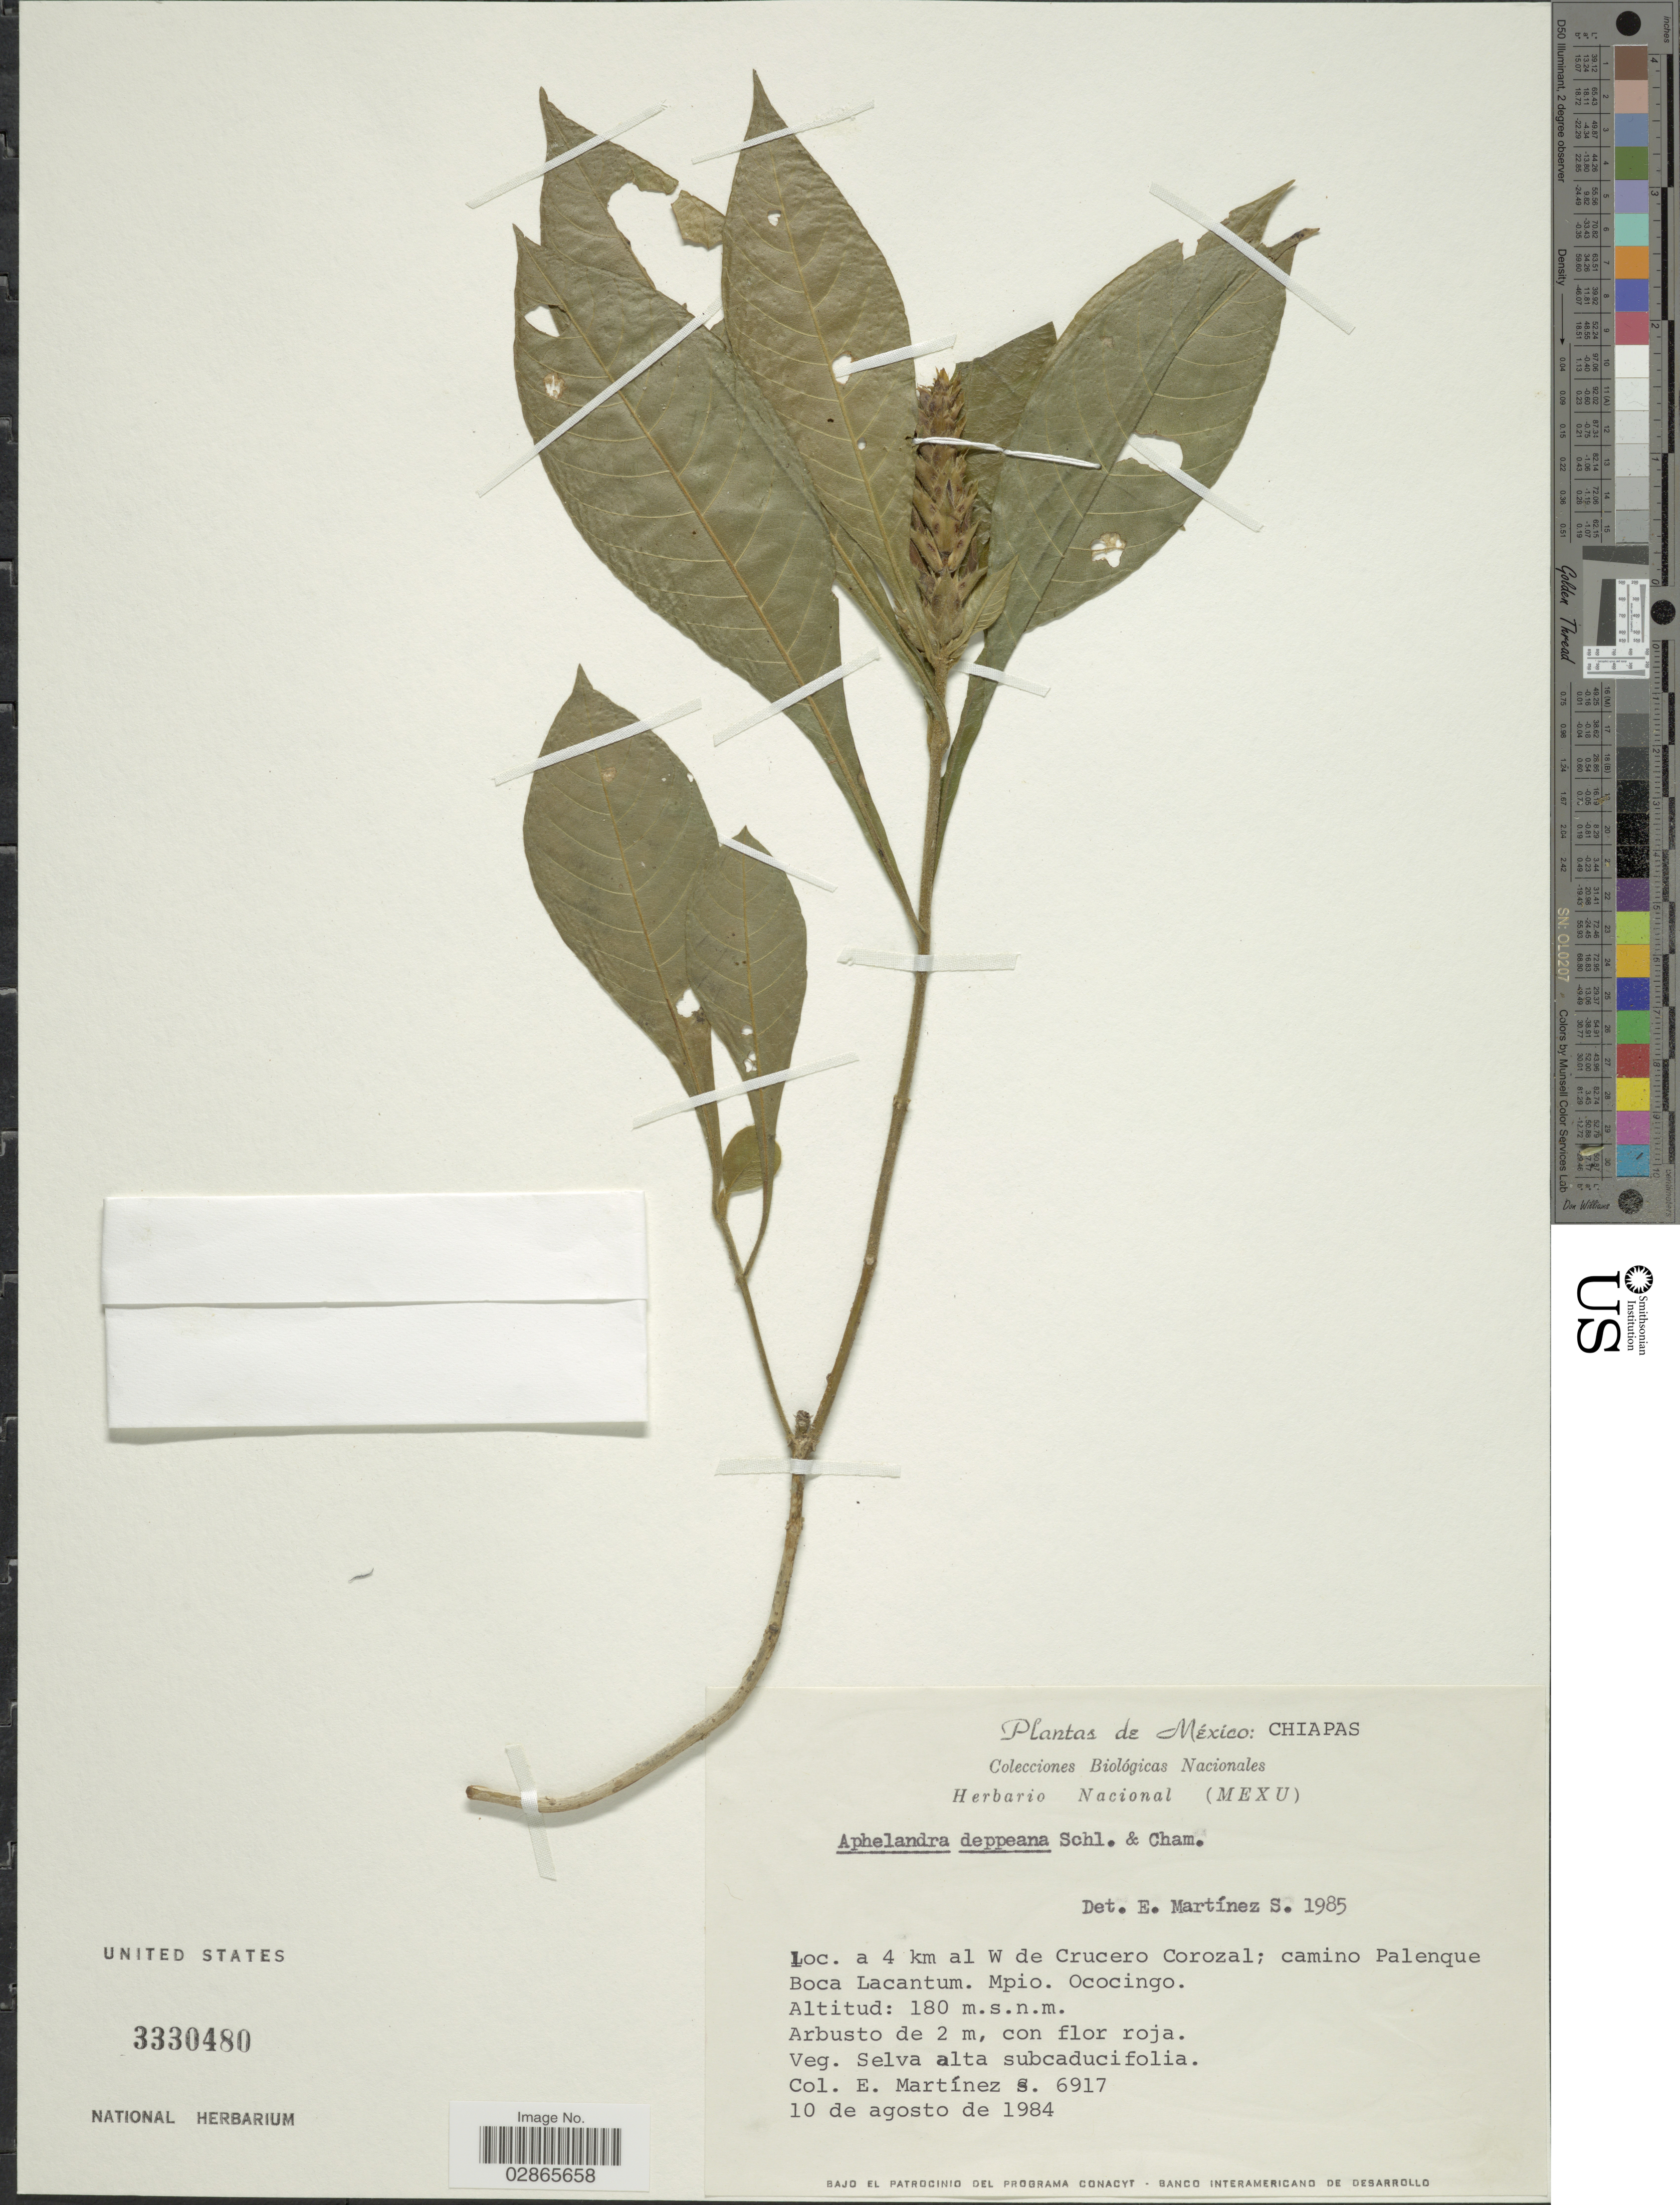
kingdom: Plantae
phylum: Tracheophyta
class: Magnoliopsida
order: Lamiales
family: Acanthaceae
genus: Aphelandra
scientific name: Aphelandra deppeana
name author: Schltdl. & Cham.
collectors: E. M. Martínez S.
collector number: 6917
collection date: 1984-08-10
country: Mexico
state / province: Chiapas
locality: A 4 km al W de Crucero Corozal; camino Palenque Boca Lacantum. Mpio. Ococingo.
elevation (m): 180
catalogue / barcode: US 3330480